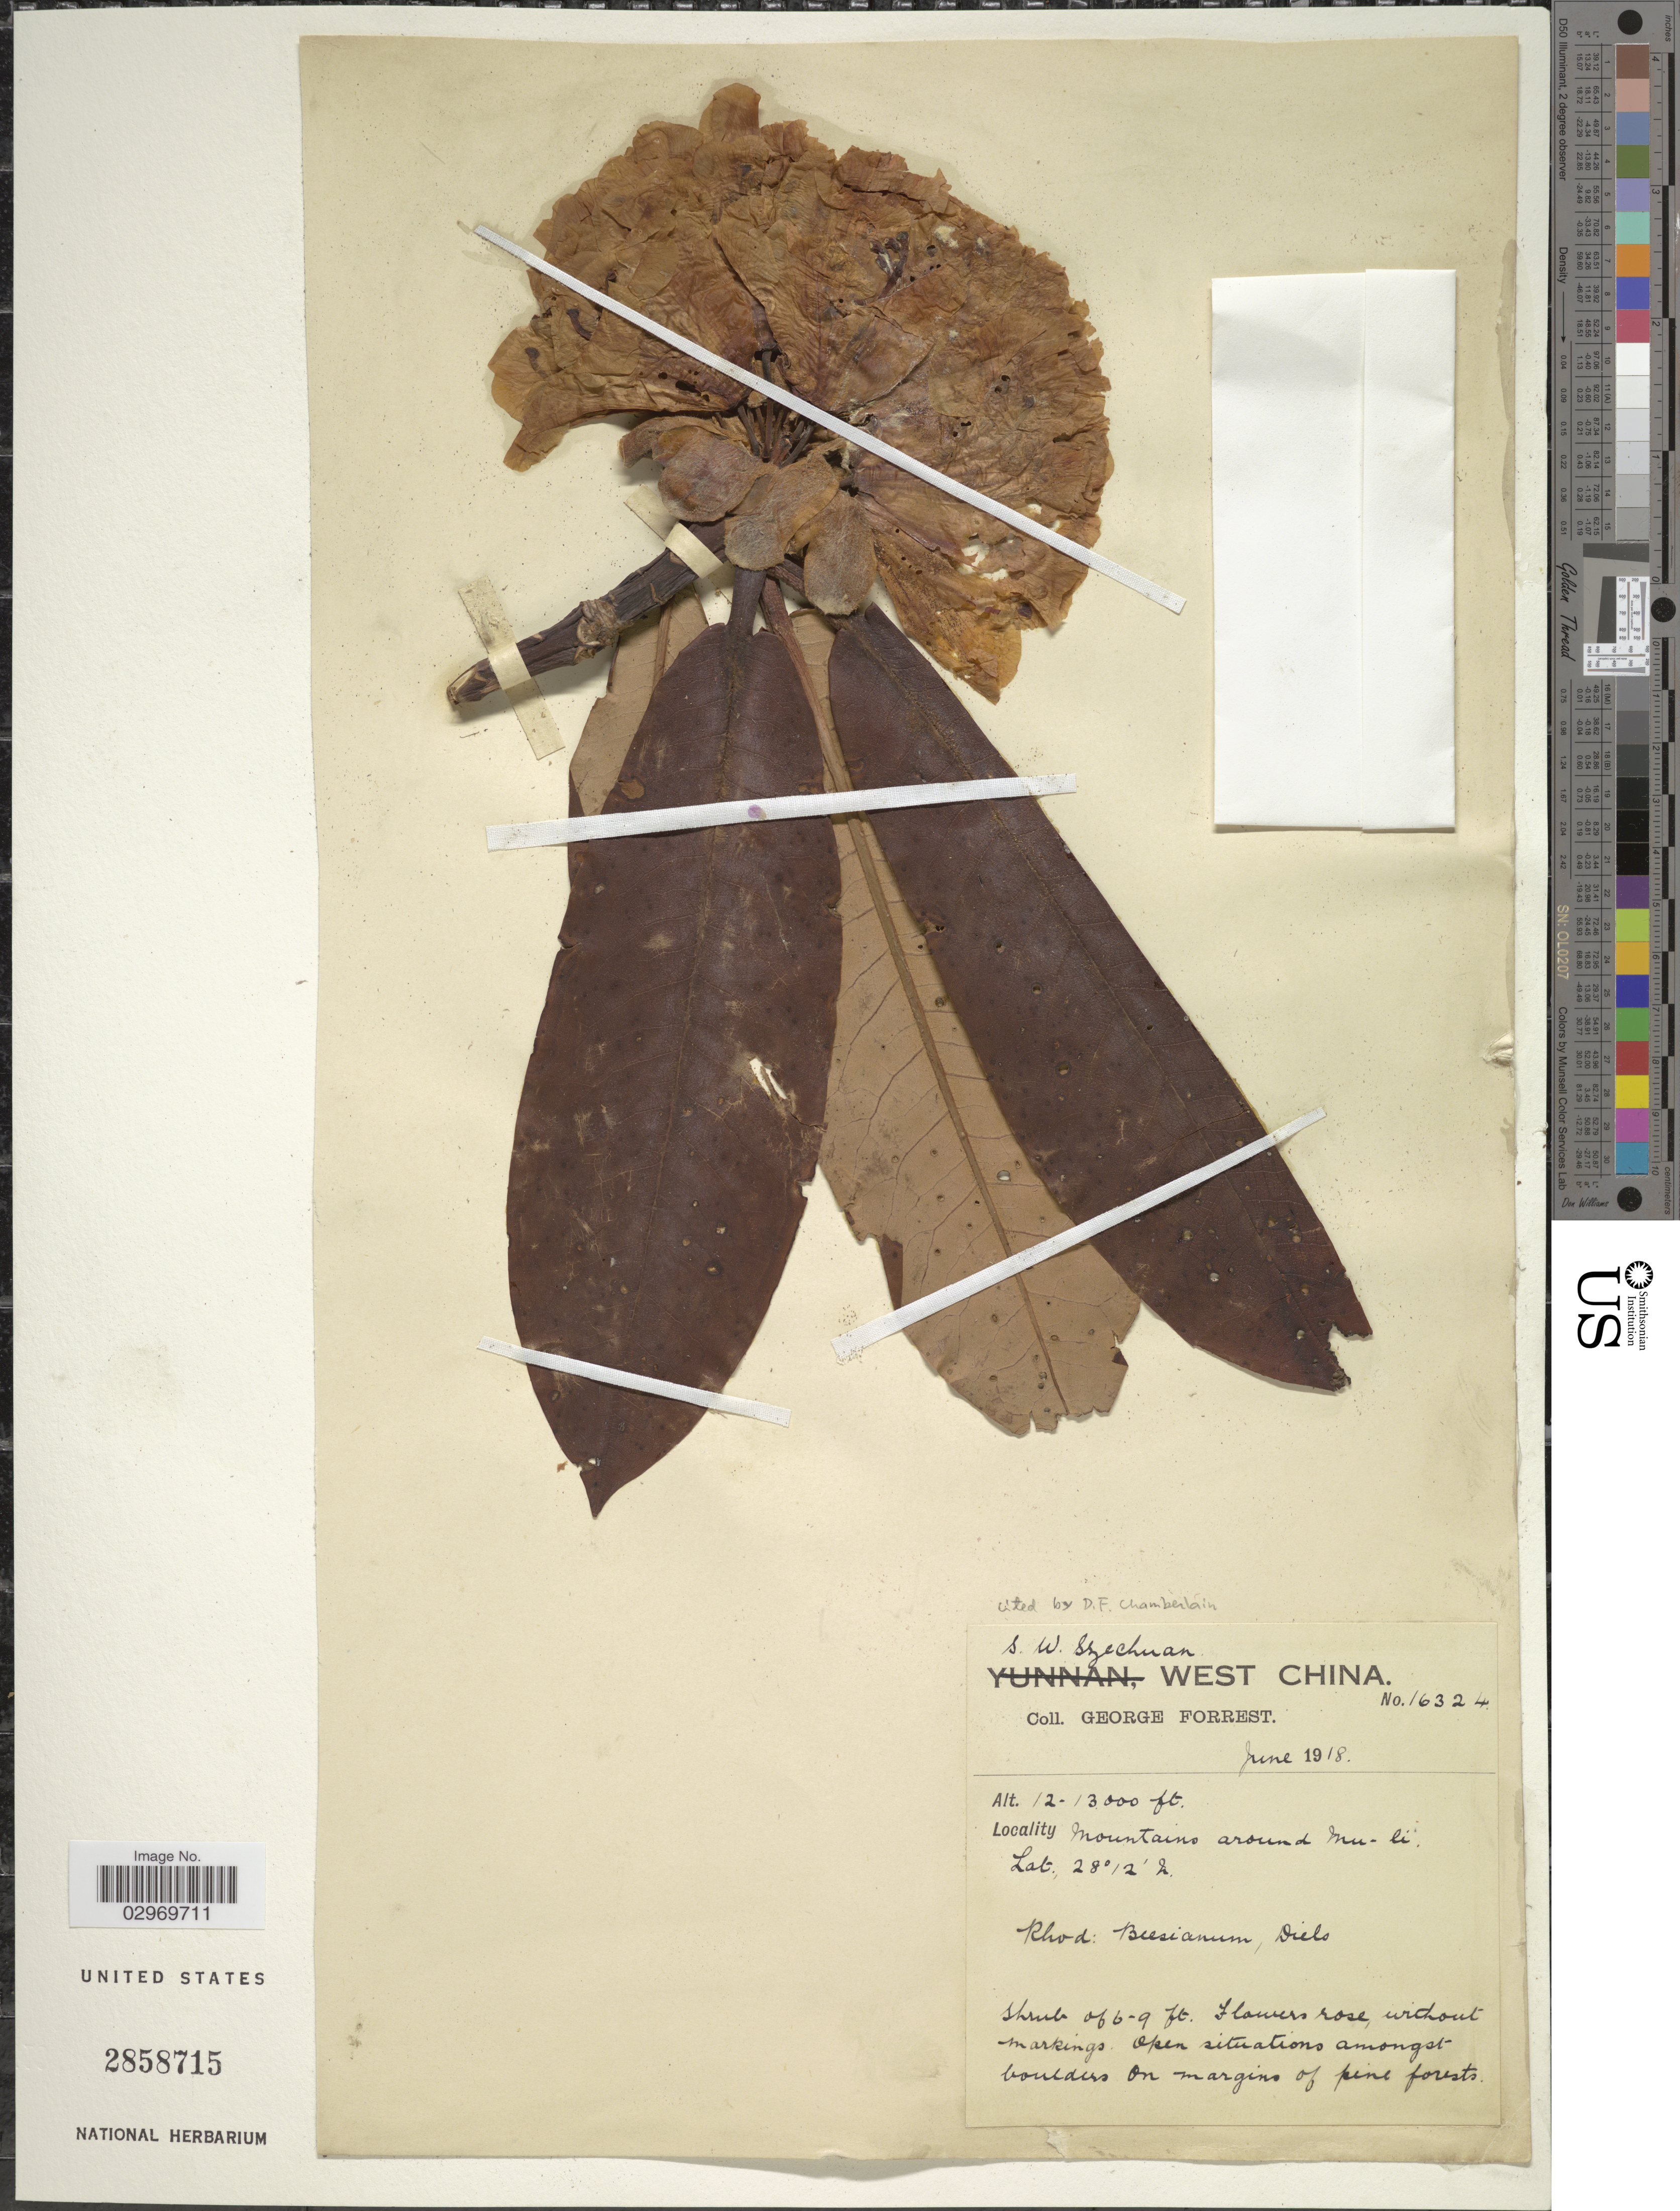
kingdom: Plantae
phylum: Tracheophyta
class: Magnoliopsida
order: Ericales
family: Ericaceae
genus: Rhododendron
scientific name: Rhododendron beesianum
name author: Diels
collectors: G. Forrest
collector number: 16324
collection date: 1918-06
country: China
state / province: Sichuan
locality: S.W. Szechuan, West China. Mountains around Mu-li.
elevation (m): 3658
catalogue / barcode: US 2858715